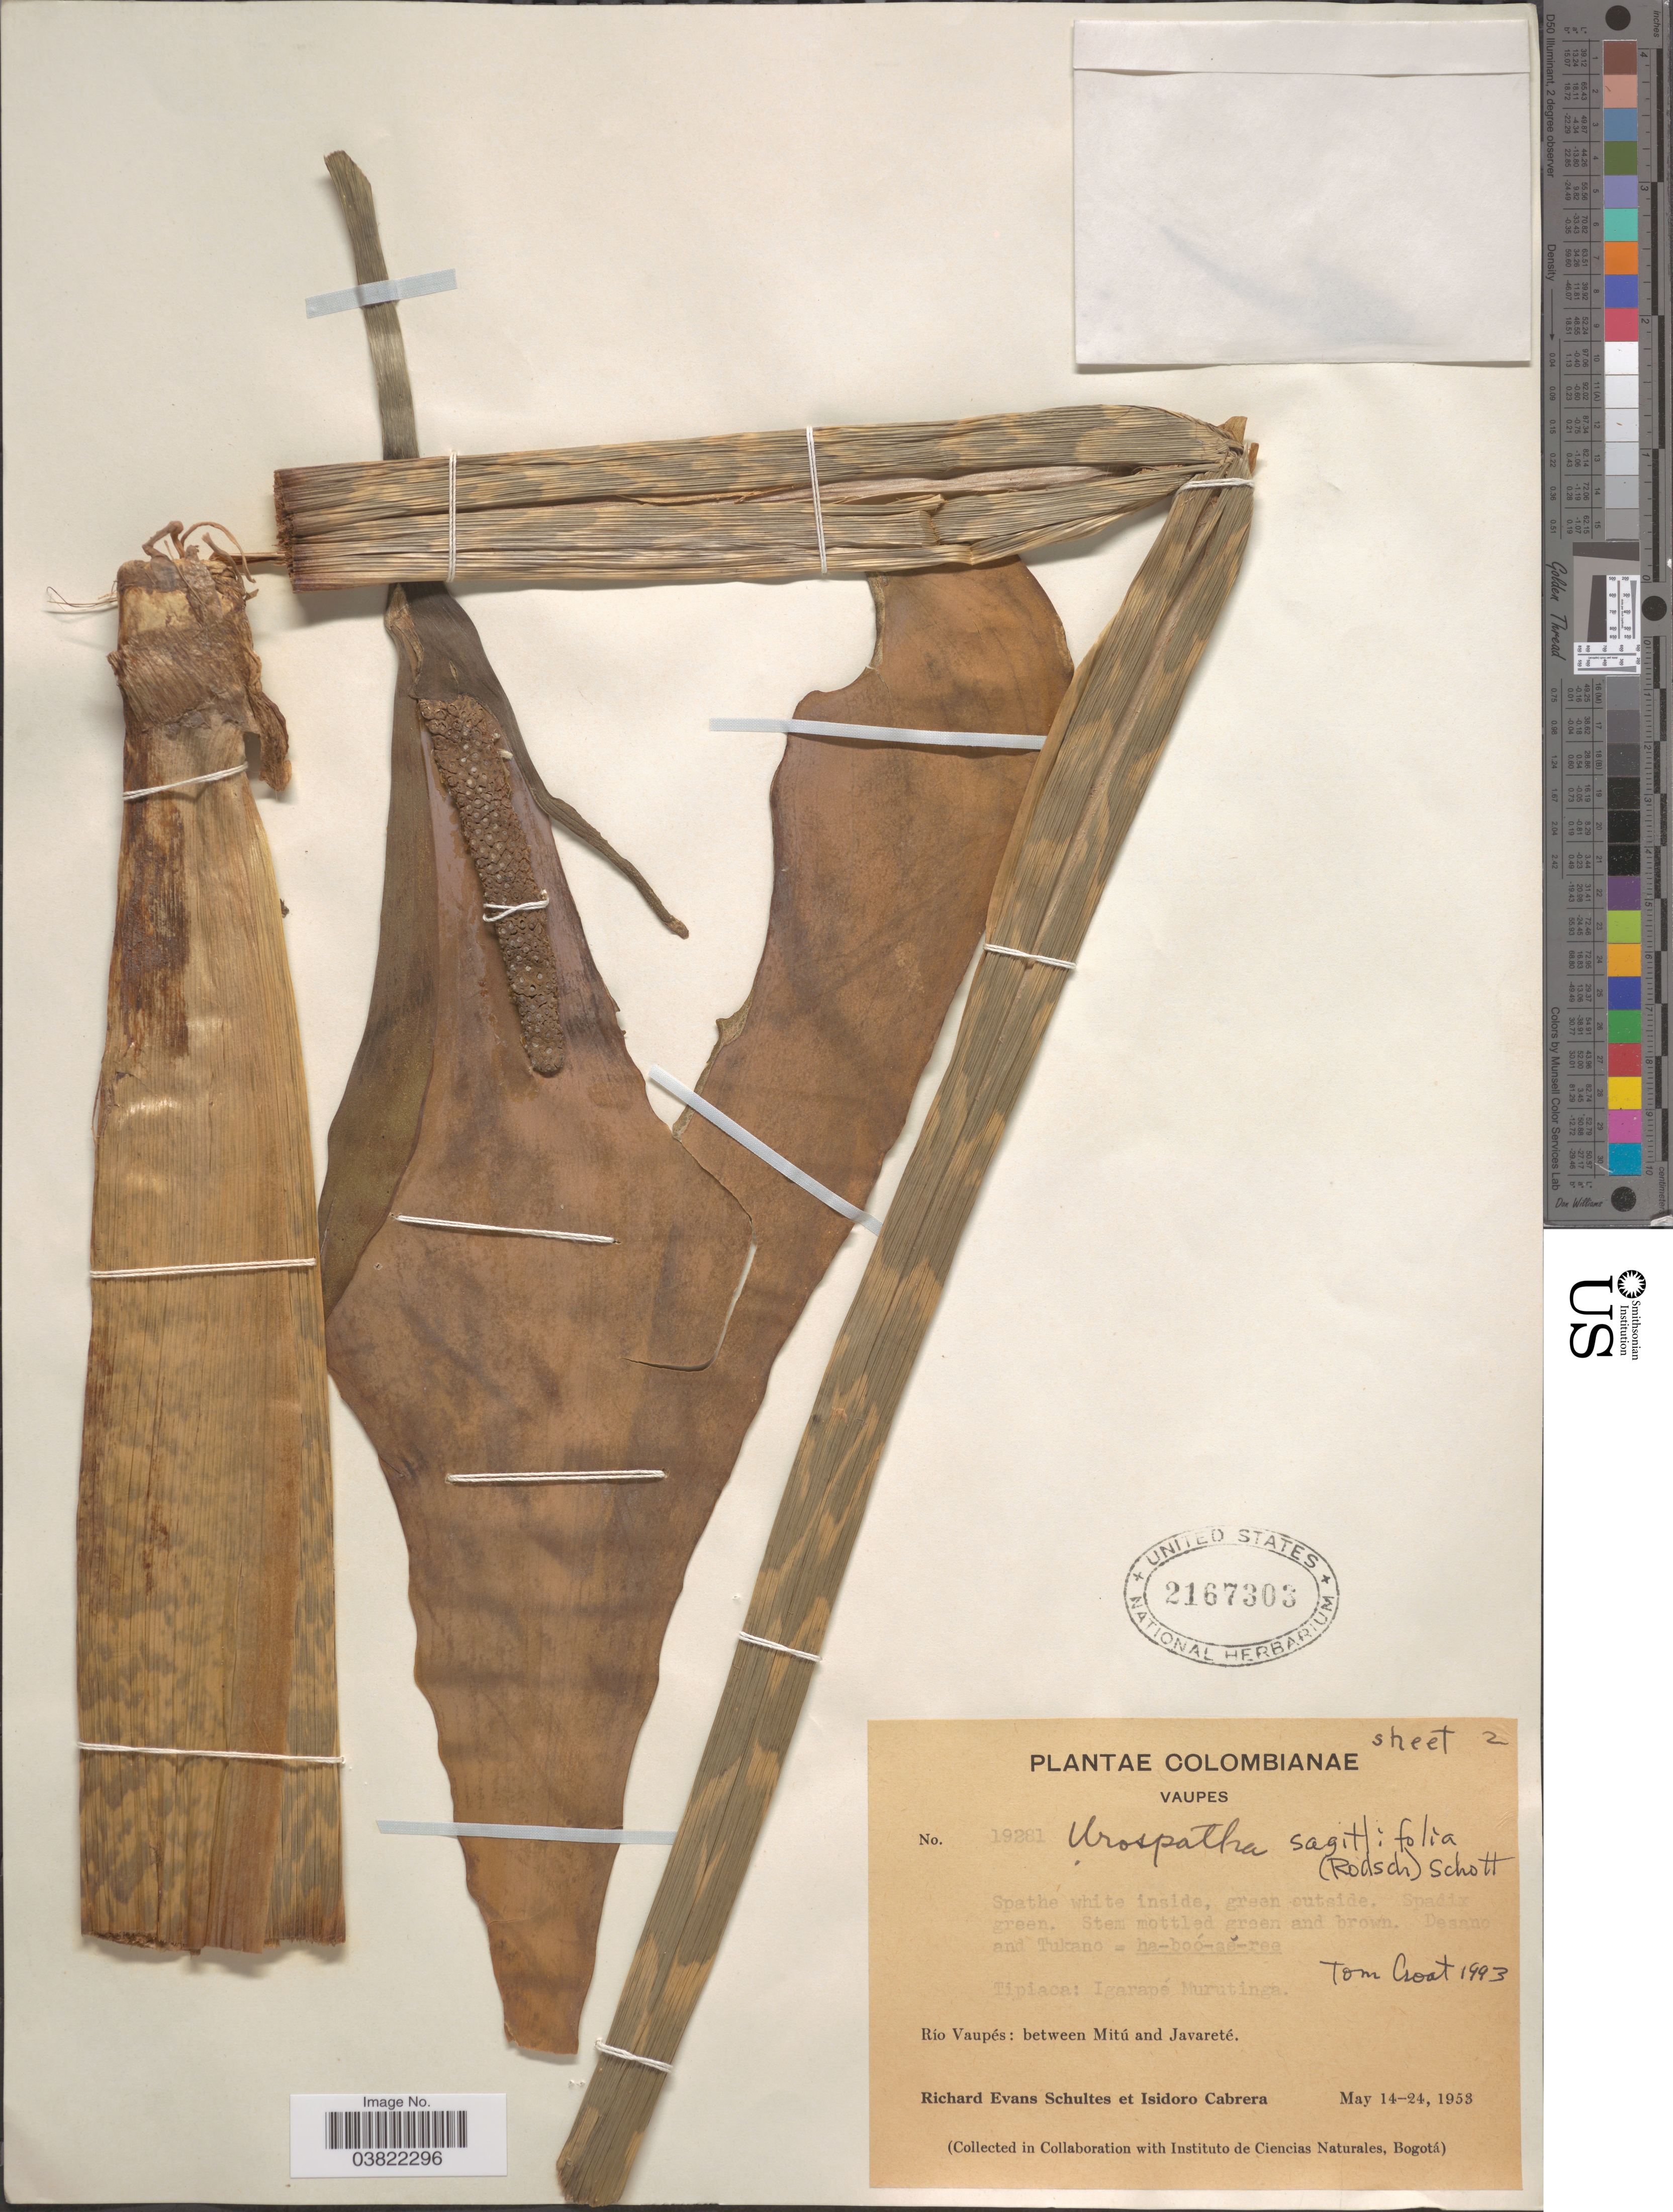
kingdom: Plantae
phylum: Tracheophyta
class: Liliopsida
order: Alismatales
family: Araceae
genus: Urospatha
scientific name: Urospatha sagittifolia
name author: (Rudge) Schott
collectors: R. E. Schultes & I. Cabrera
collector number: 19281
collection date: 1953-05-14/1953-05-24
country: Colombia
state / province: Vaupés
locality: Tipiaca: Igarapé Murutinga. [unsure placement] Río Vaupés: between Mitú and Javareté.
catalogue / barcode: US 2167303